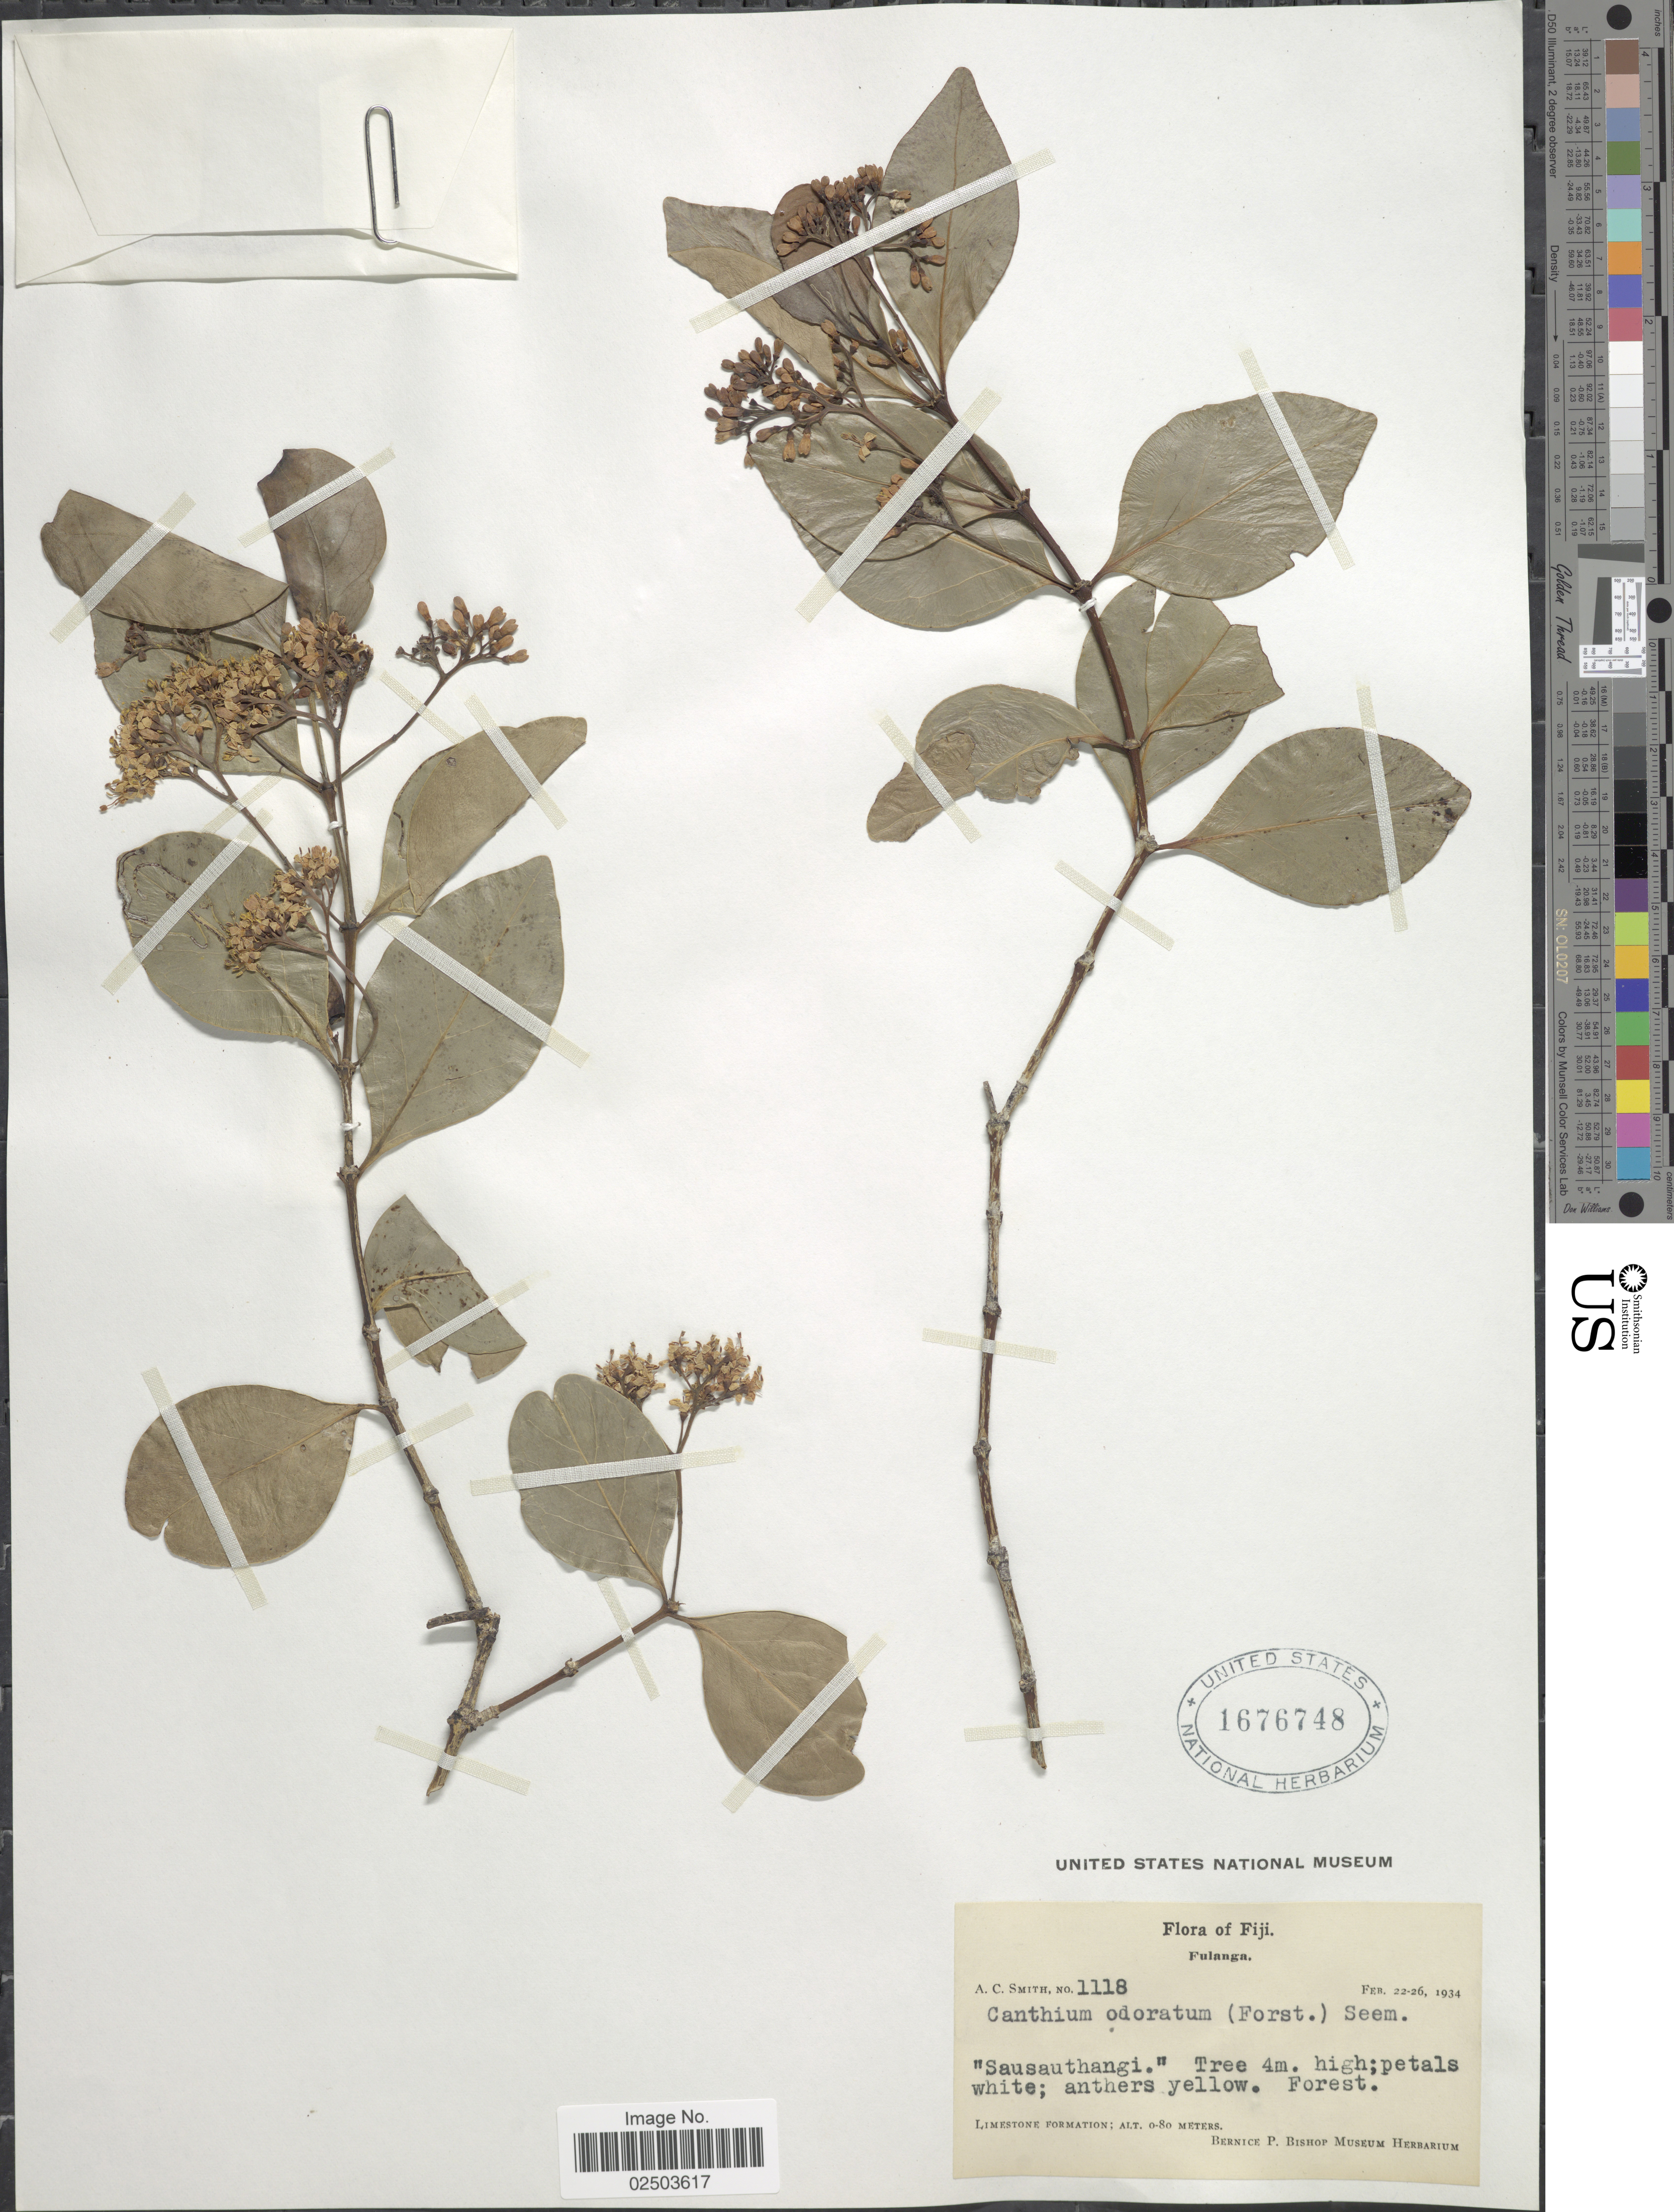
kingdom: Plantae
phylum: Tracheophyta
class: Magnoliopsida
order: Gentianales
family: Rubiaceae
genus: Psydrax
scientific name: Psydrax odorata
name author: (G. Forst.) A.C. Sm. & S.P. Darwin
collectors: A. C. Smith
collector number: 1118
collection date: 1934-02-22/1934-02-26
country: Fiji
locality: Fulanga.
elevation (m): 0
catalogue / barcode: US 1676748